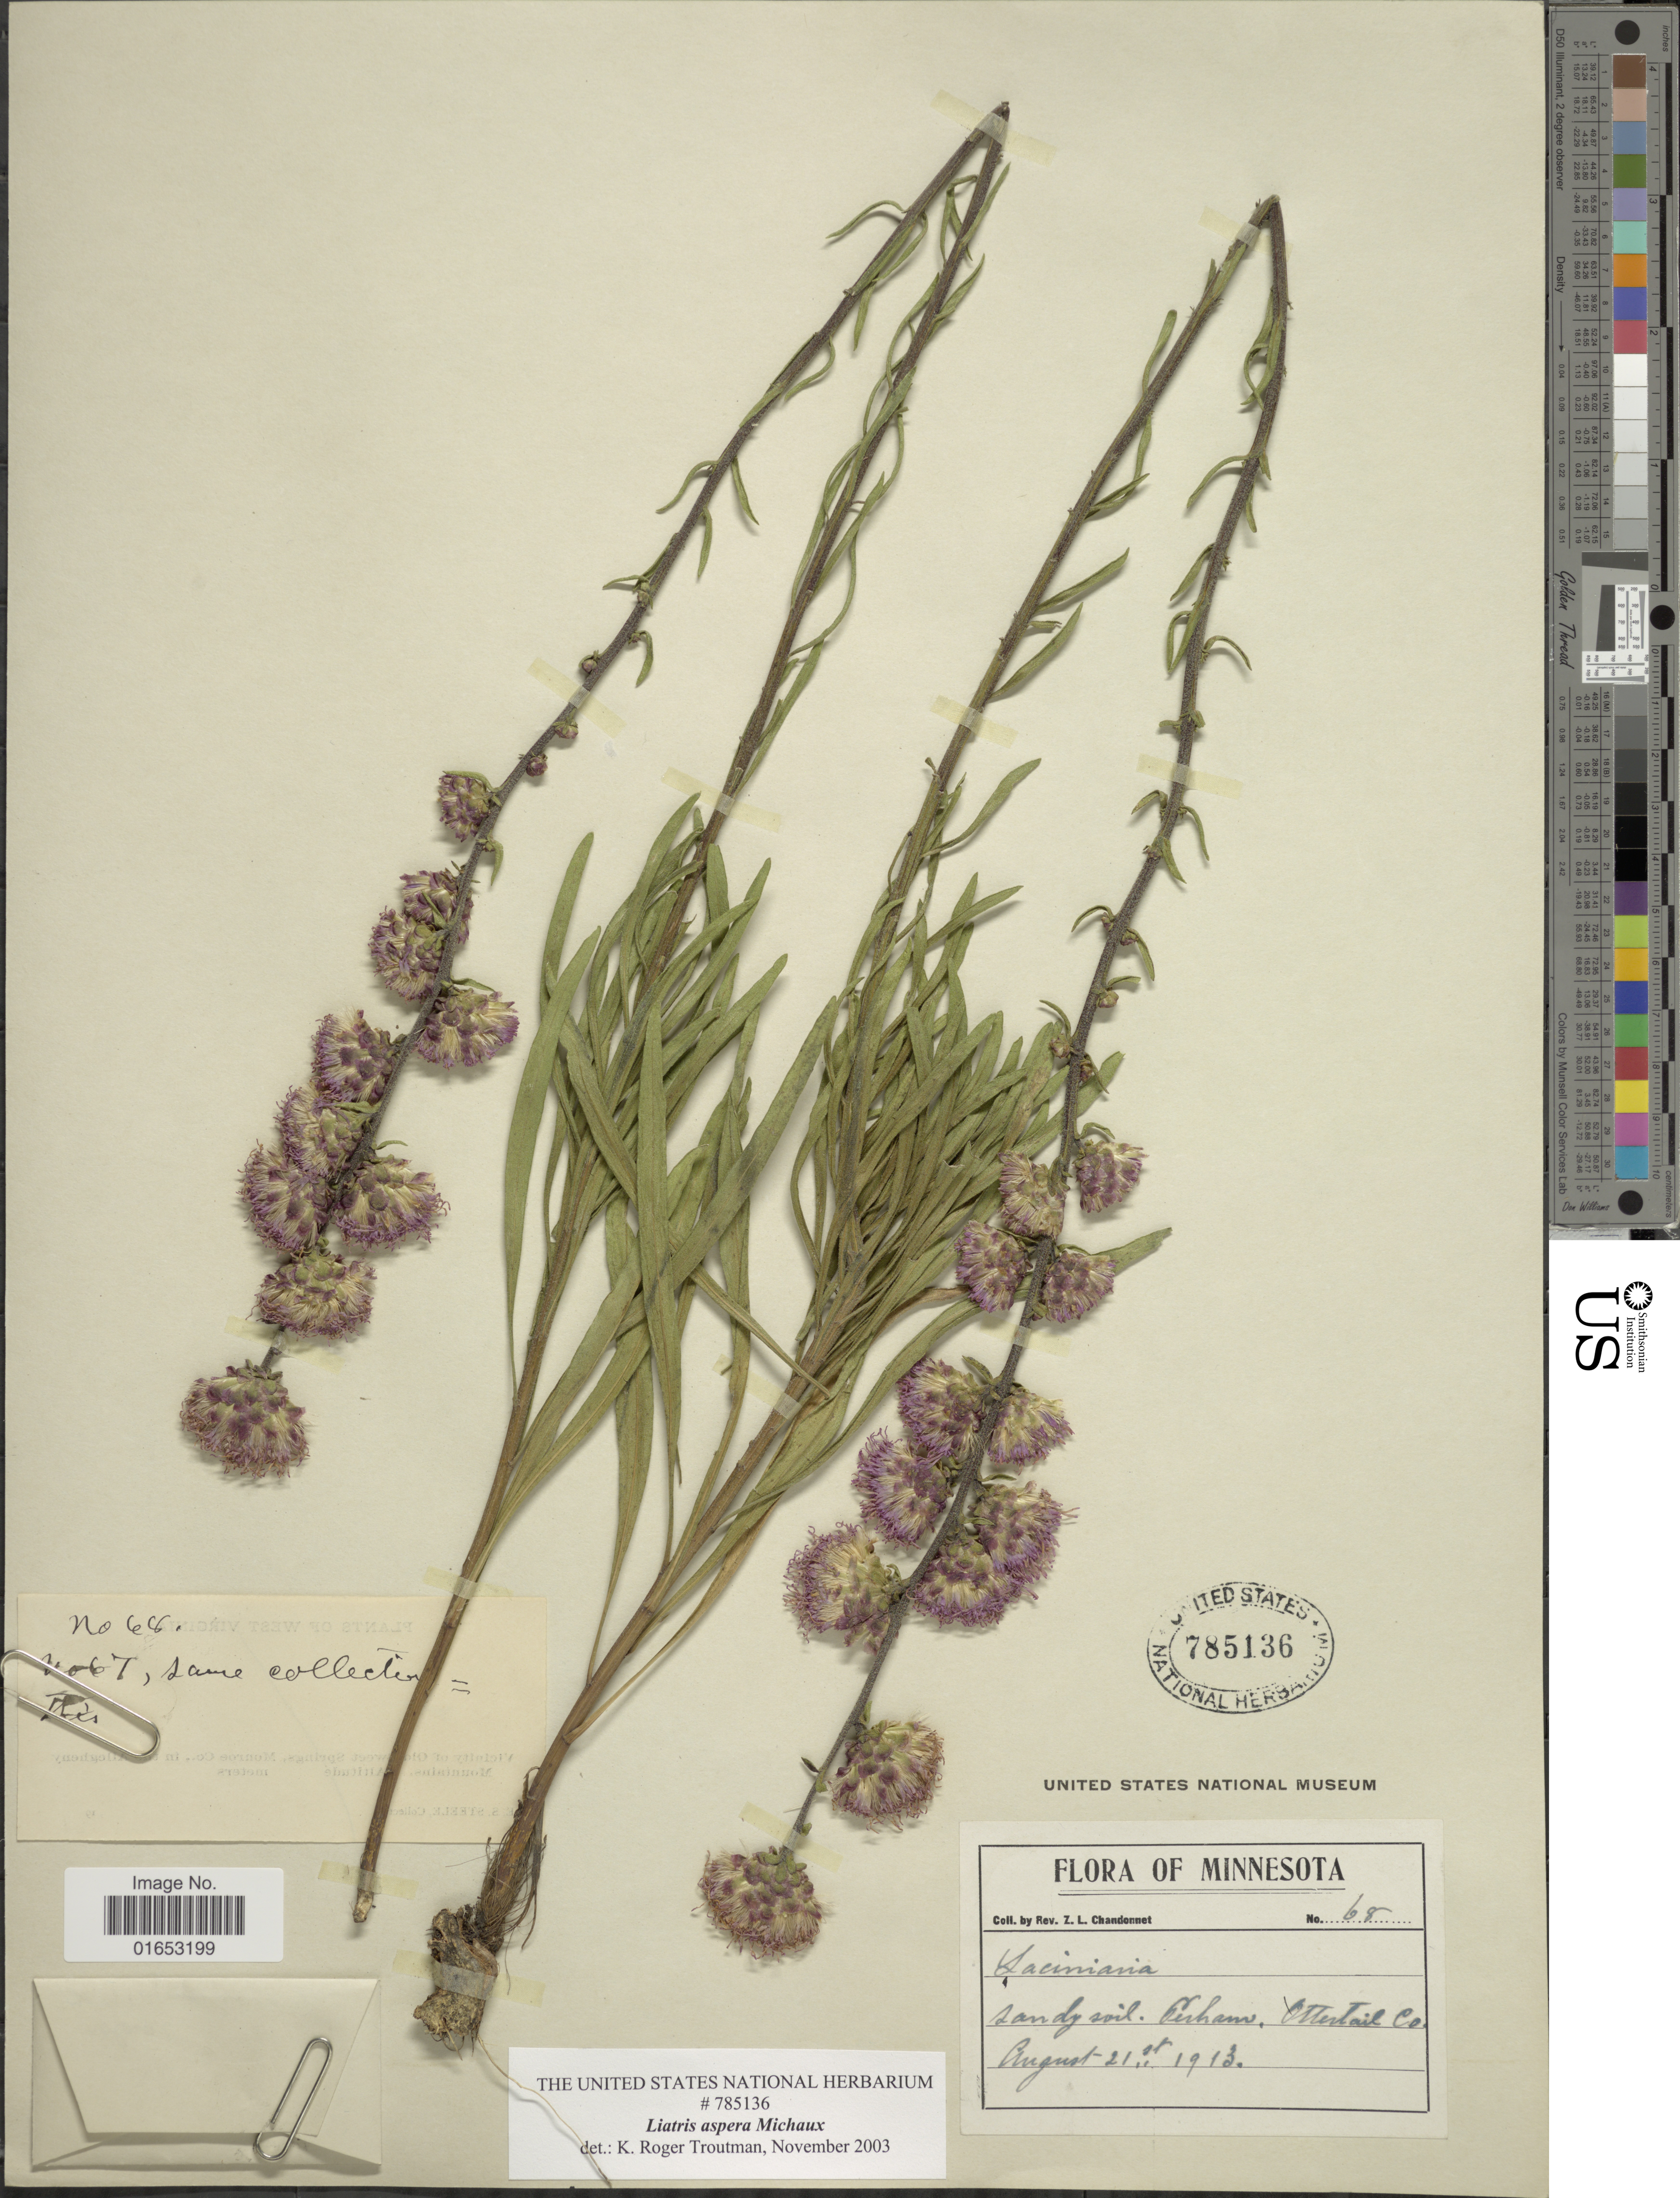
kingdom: Plantae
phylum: Tracheophyta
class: Magnoliopsida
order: Asterales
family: Asteraceae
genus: Liatris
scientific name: Liatris aspera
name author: Michx.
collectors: Z. Chandonnet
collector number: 68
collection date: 1913-08-21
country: United States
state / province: Minnesota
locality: Firham, Otter tail Co.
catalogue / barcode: US 785136